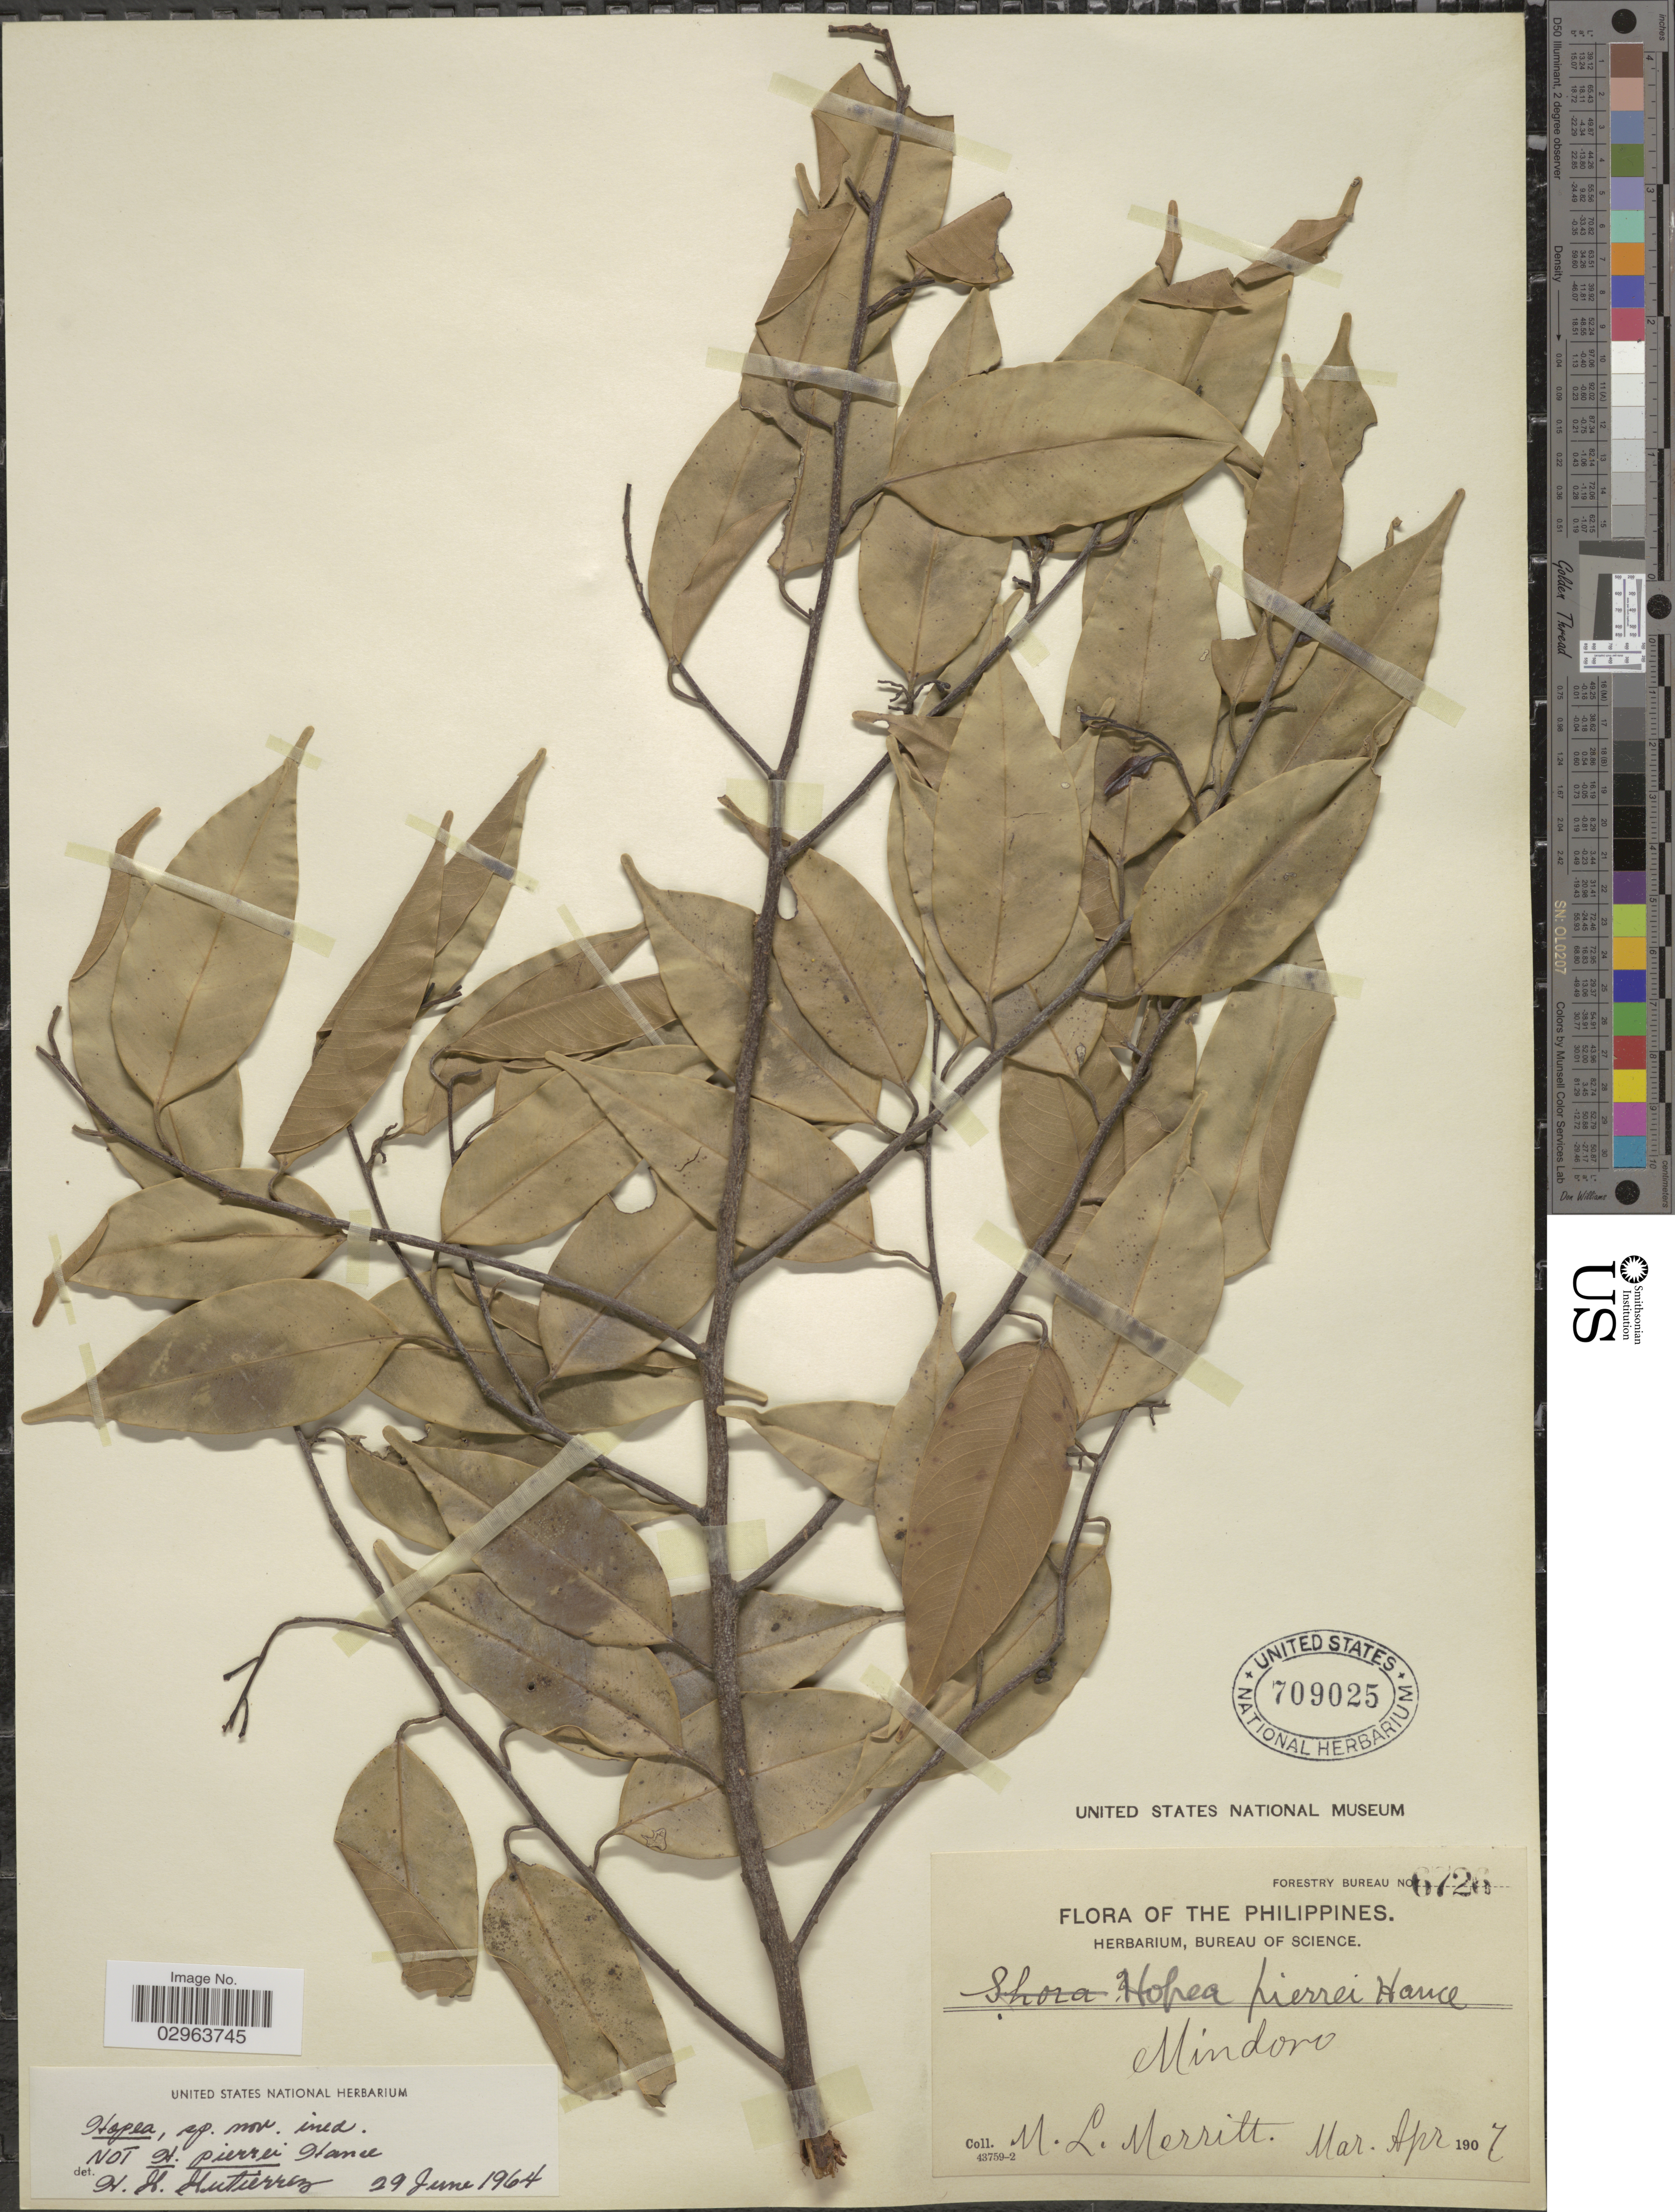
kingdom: Plantae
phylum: Tracheophyta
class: Magnoliopsida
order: Malvales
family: Dipterocarpaceae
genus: Hopea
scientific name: Hopea pierrei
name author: Hance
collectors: M. L. Merritt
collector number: Forestry Bureau 6726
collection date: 1907-03/1907-04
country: Philippines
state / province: Mimaropa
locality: Mindoro.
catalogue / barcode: US 709025